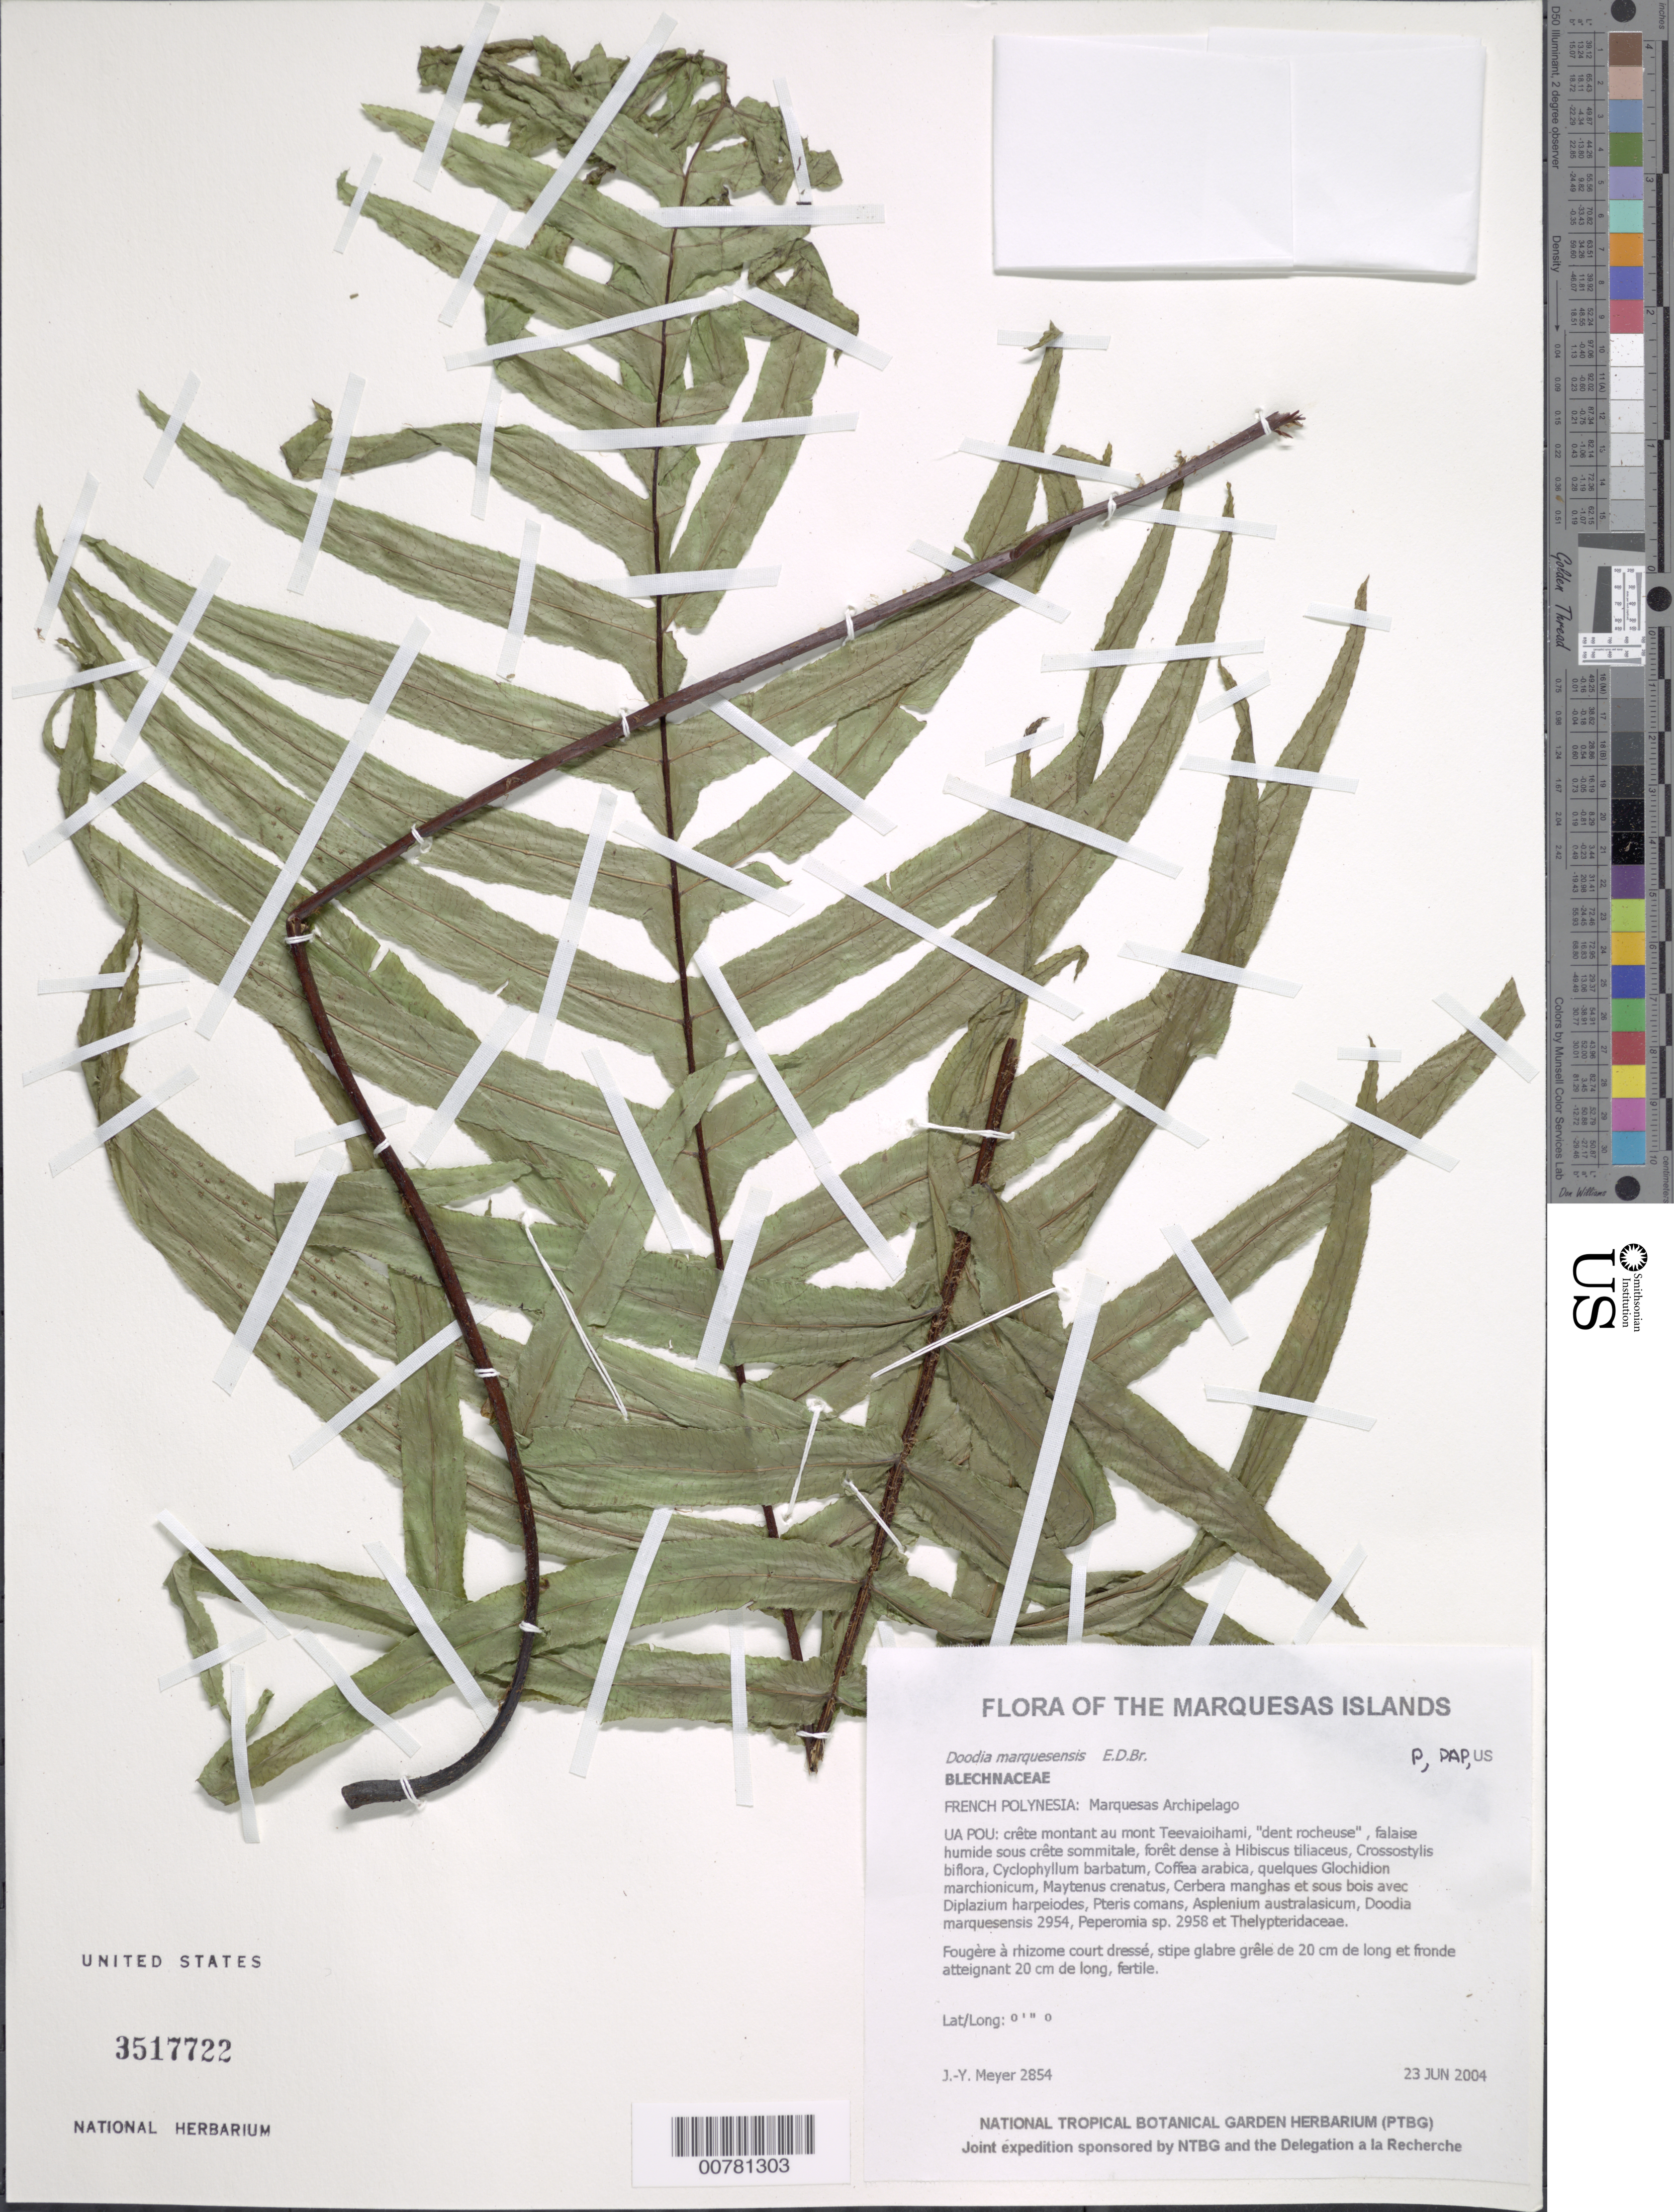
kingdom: Plantae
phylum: Tracheophyta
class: Polypodiopsida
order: Polypodiales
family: Blechnaceae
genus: Doodia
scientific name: Doodia marquesensis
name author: E.D. Br.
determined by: Lorence, David H., (PTBG), National Tropical Botanical Garden (UNITED STATES)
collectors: J.-Y. Meyer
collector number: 2854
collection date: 2004-06-23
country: French Polynesia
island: Ua Pou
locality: Crete montant au mont Teevaioihami, "dent rocheuse"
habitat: Falaise humide sous crete sommitale, foret dense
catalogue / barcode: US 3517722